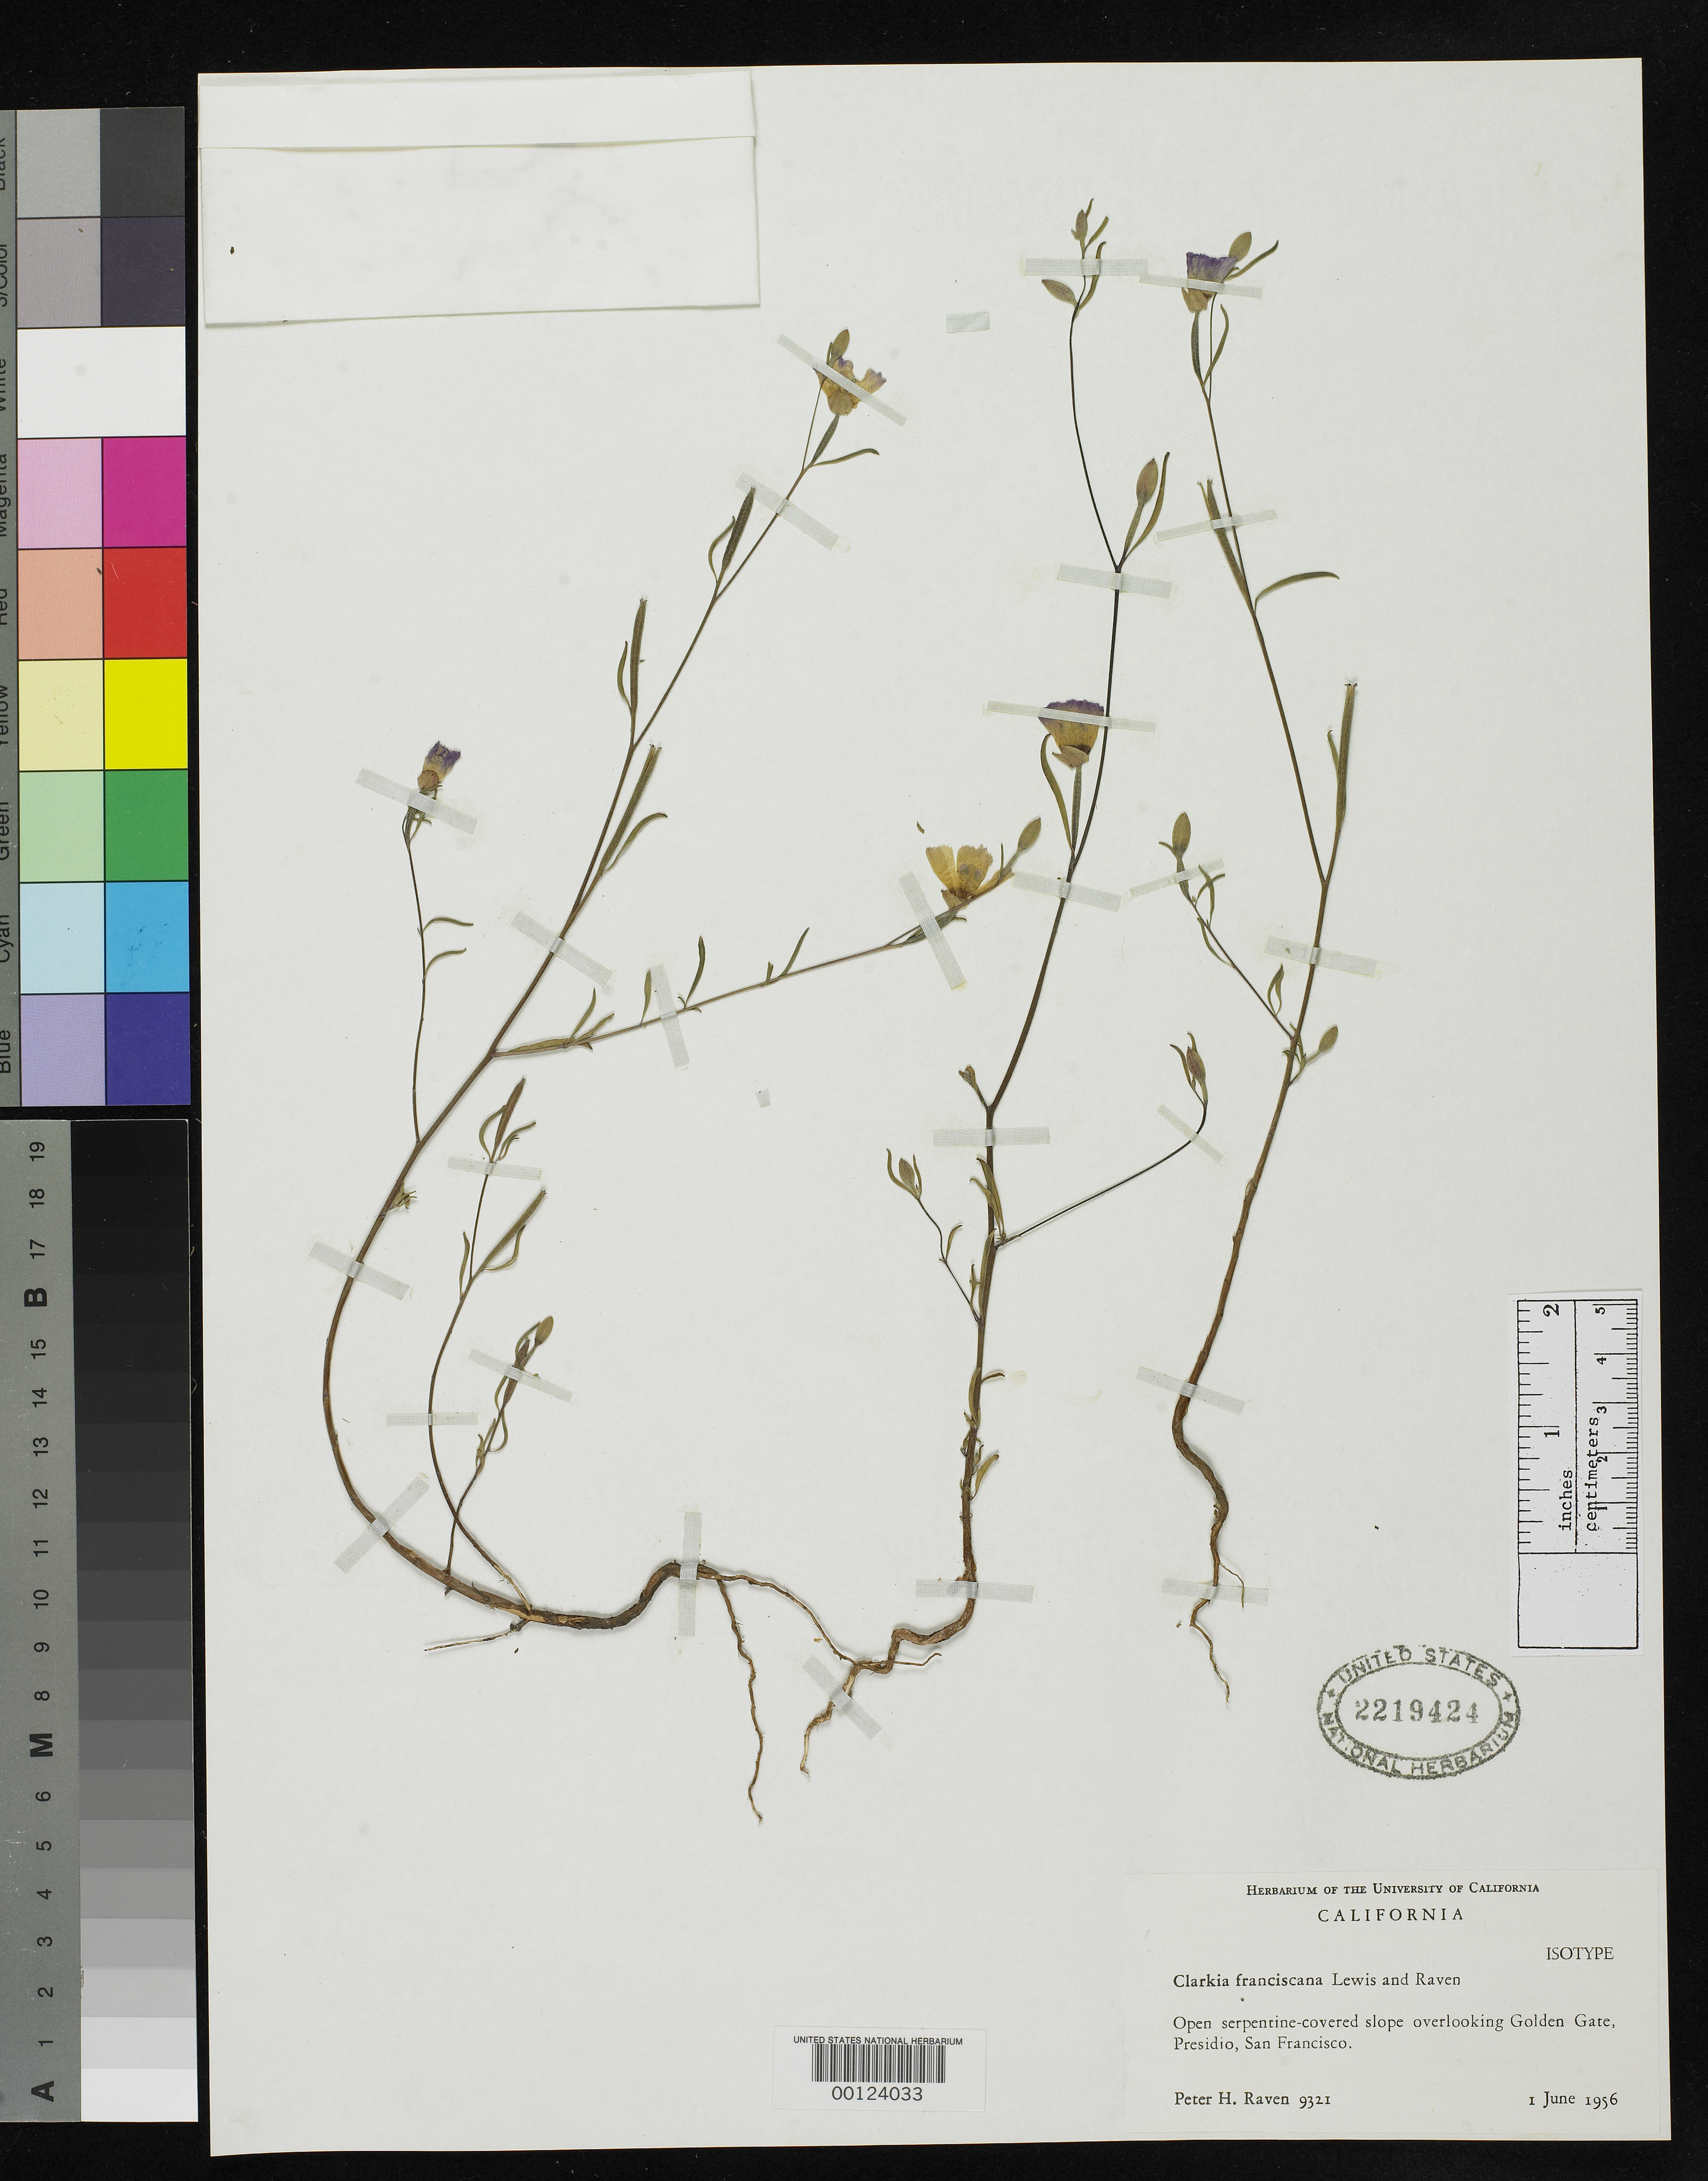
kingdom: Plantae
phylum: Tracheophyta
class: Magnoliopsida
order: Myrtales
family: Onagraceae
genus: Clarkia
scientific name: Clarkia franciscana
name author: F. H. Lewis & P.H. Raven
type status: Isotype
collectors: P. H. Raven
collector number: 9321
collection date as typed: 01 Jun 1956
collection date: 1956-06-01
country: United States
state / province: California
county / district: San Francisco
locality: San Francisco, Presidio.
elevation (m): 91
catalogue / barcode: US 2219424